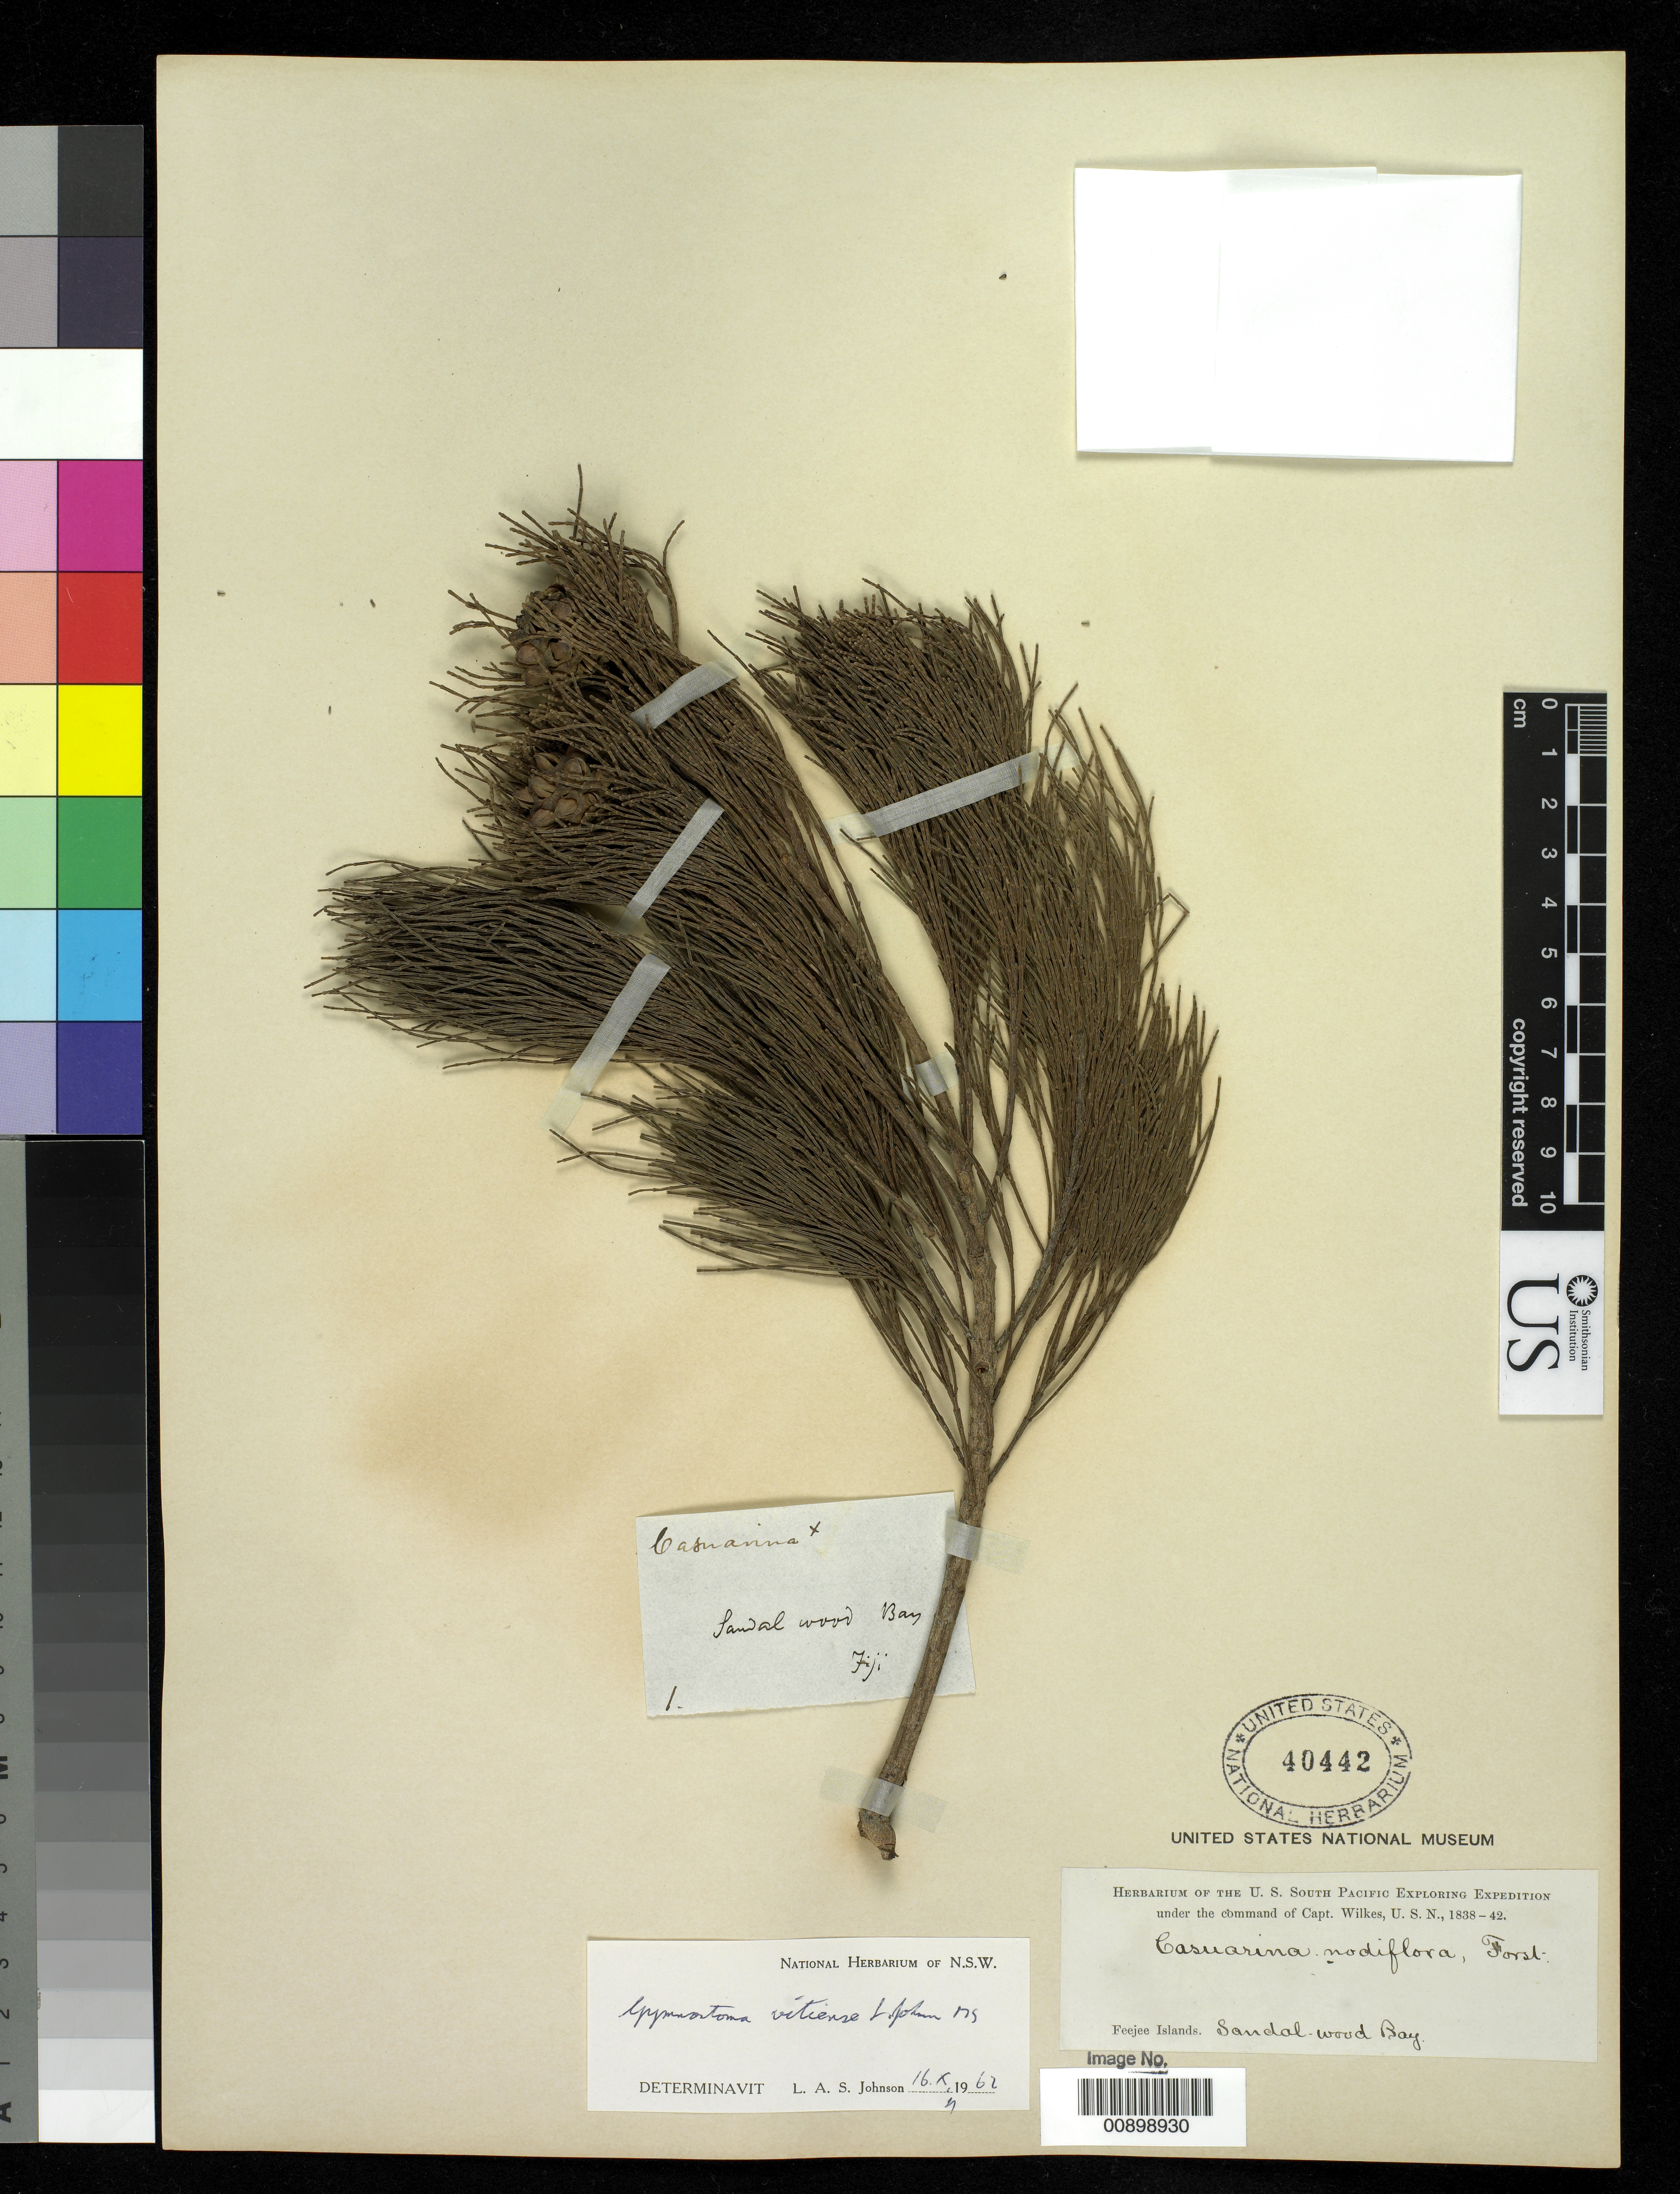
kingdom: Plantae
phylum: Tracheophyta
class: Magnoliopsida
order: Fagales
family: Casuarinaceae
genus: Gymnostoma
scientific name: Gymnostoma vitiense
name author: L.A.S. Johnson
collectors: Wilkes Explor. Exped.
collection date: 1838/1842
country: Fiji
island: Ovalau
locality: Sandalwood Bay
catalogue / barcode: US 40442